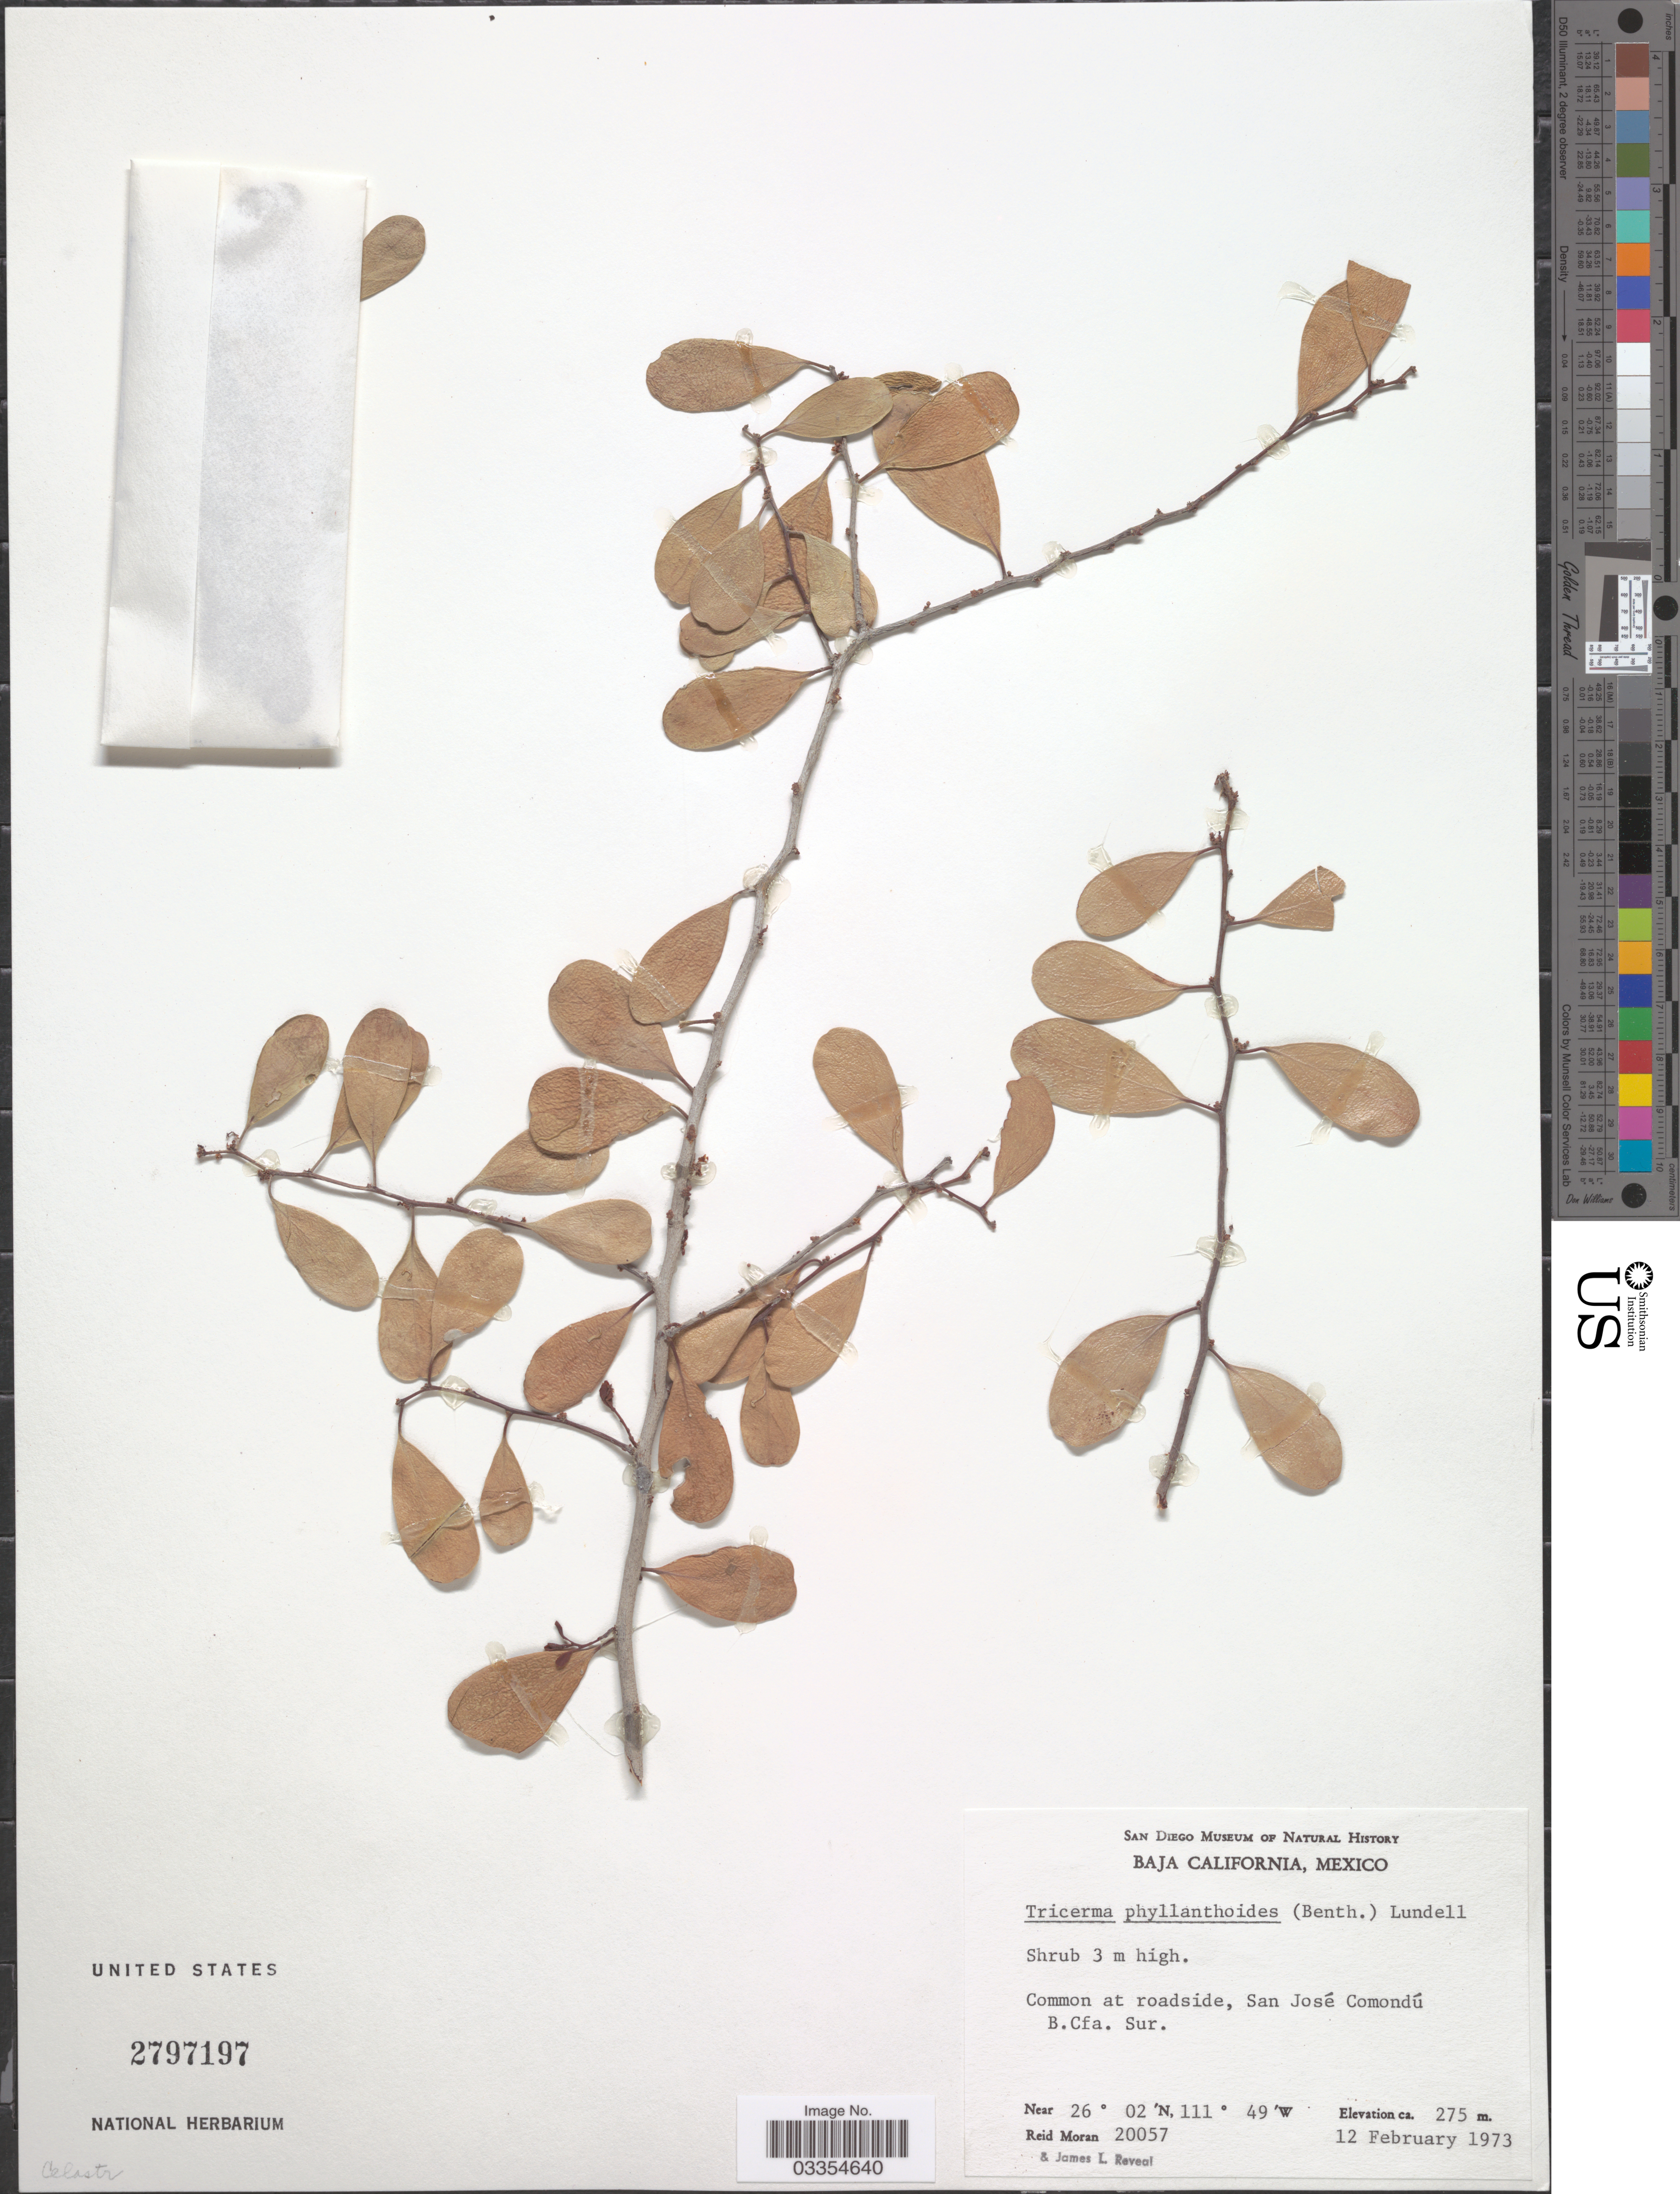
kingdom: Plantae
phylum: Tracheophyta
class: Magnoliopsida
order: Celastrales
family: Celastraceae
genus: Tricerma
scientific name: Tricerma phyllanthoides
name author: (Benth.) Lundell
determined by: Strong, Mark T., (BOT), Smithsonian Institution - National Museum of Natural History (UNITED STATES)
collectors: R. Moran & J. L. Reveal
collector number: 20057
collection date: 1973-02-12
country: Mexico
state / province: Baja California Sur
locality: Common at roadside, San José Comondú. B. Cfa. Sur.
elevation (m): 275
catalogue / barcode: US 2797197